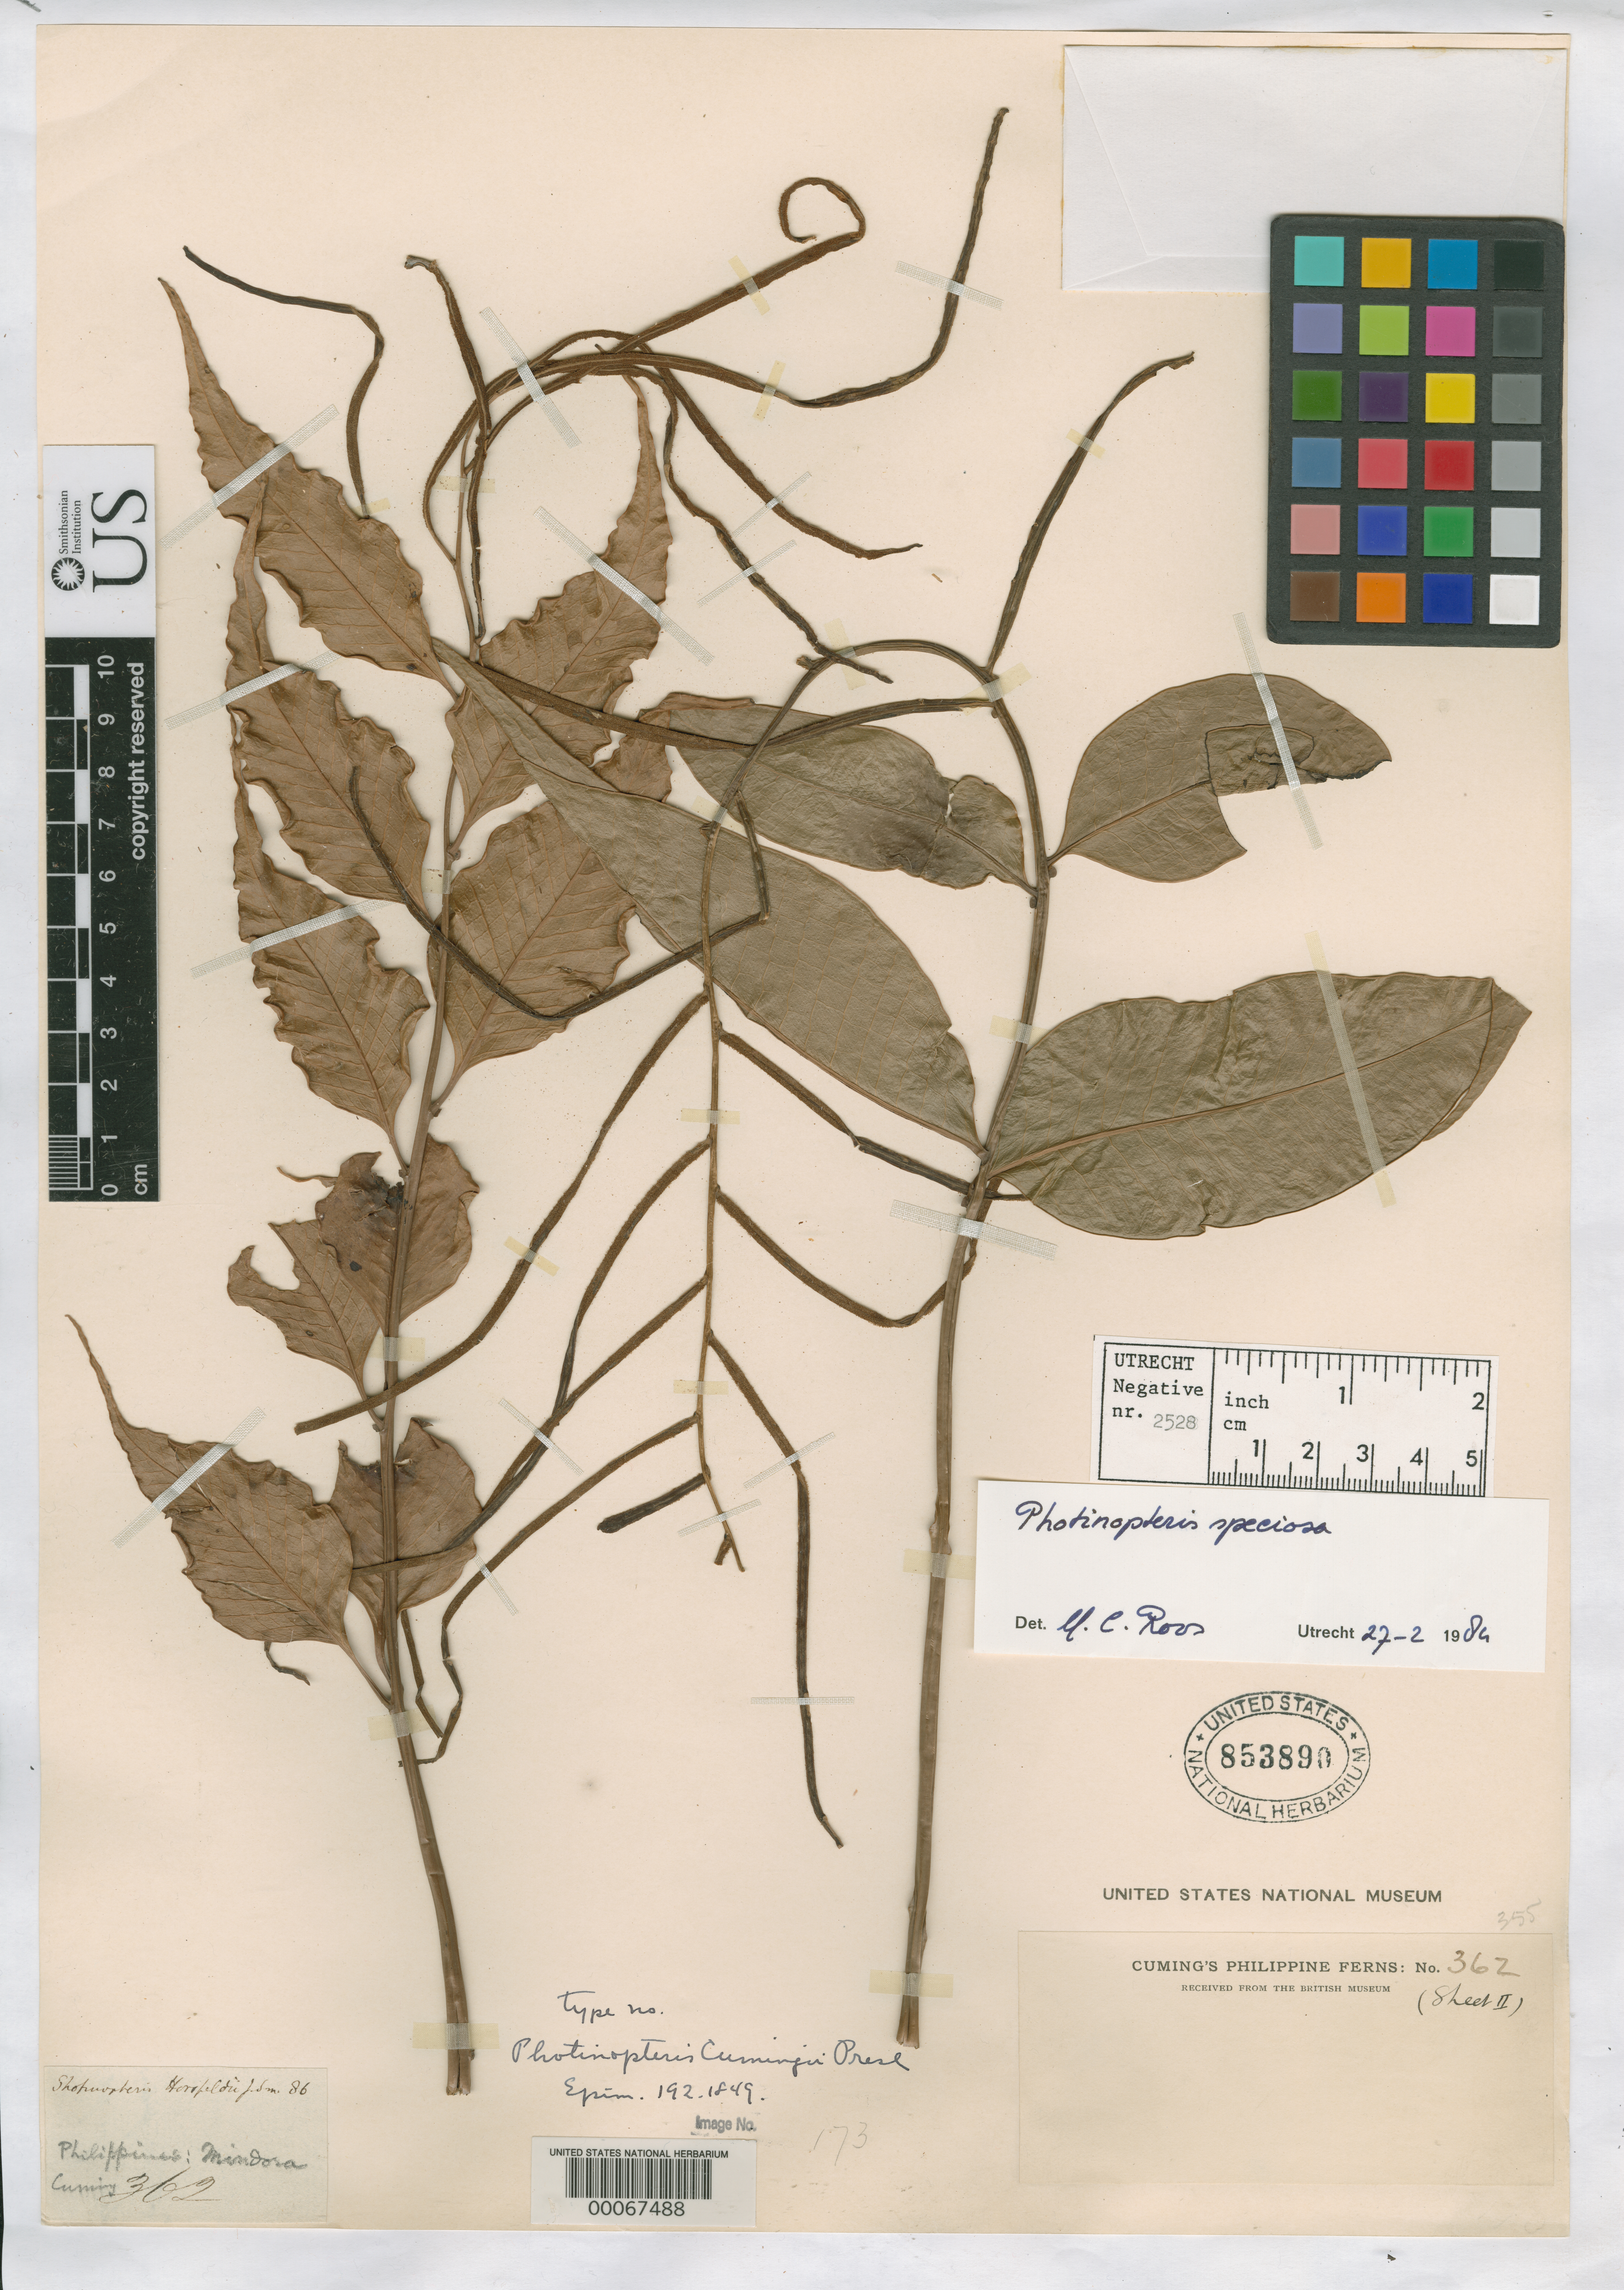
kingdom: Plantae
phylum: Tracheophyta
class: Polypodiopsida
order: Polypodiales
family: Polypodiaceae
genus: Photinopteris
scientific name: Photinopteris cumingii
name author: C. Presl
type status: Type Collection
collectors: H. Cuming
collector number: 362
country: Philippines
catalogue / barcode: US 853890